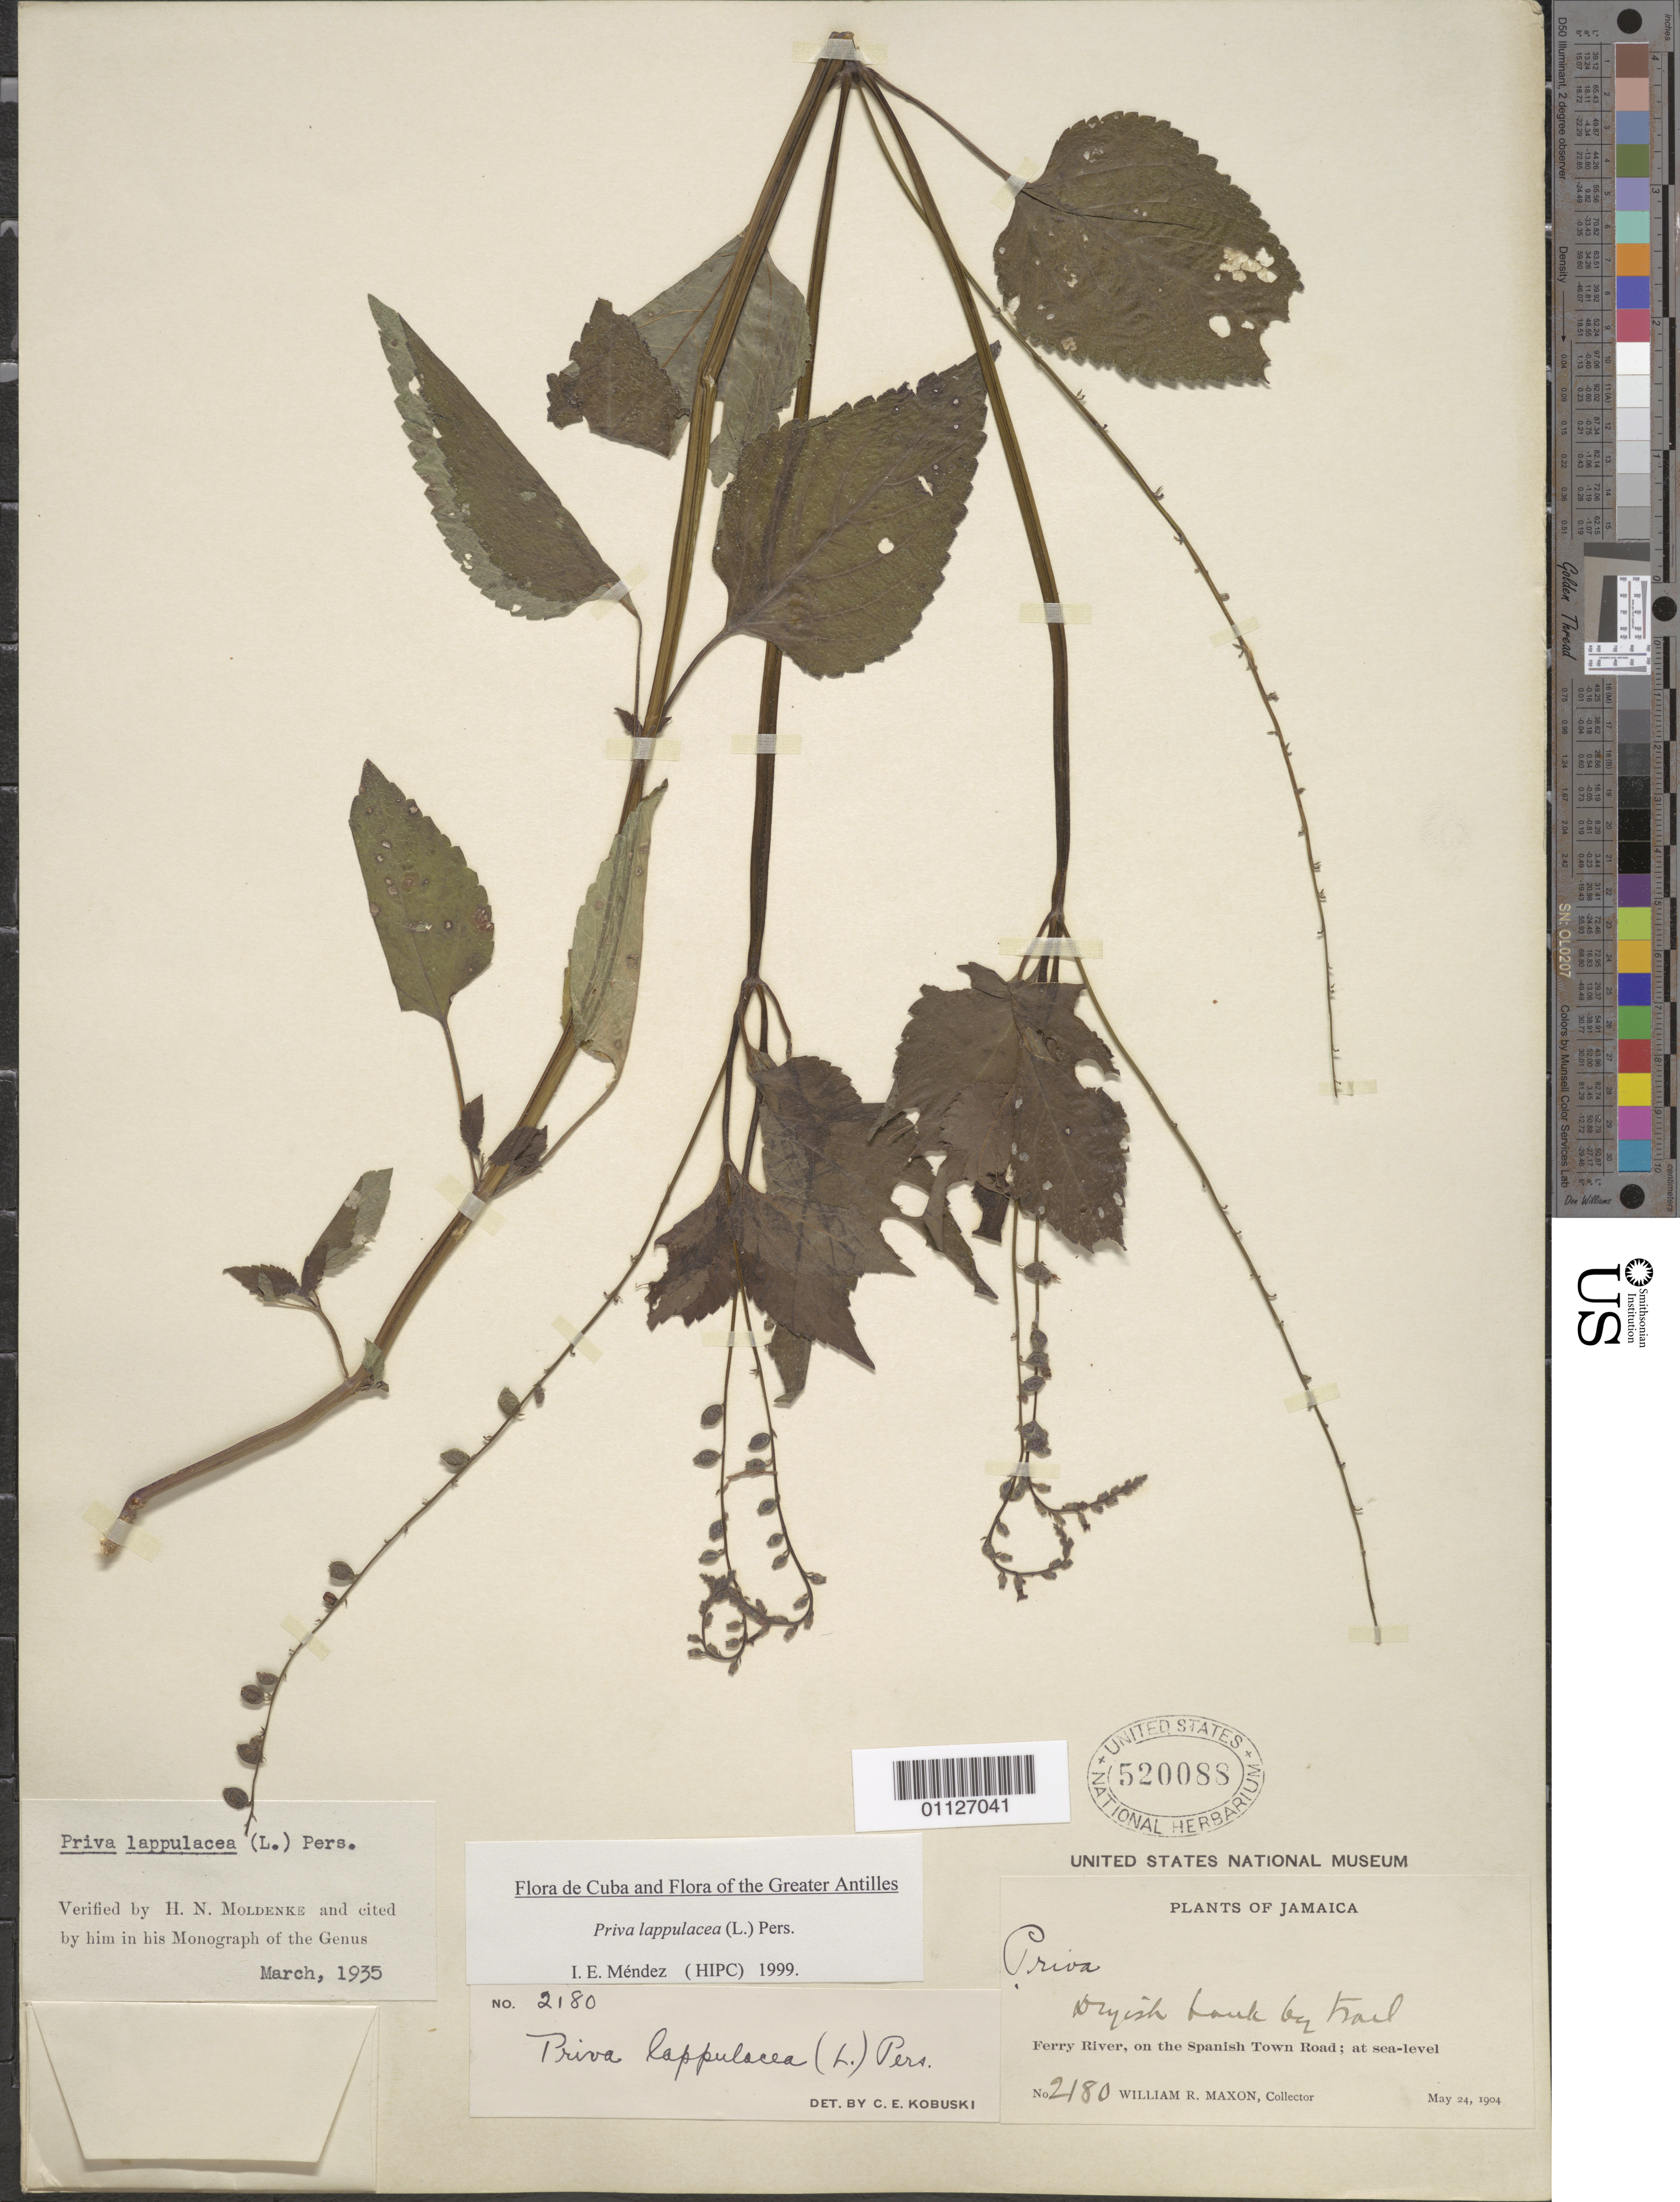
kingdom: Plantae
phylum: Tracheophyta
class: Magnoliopsida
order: Lamiales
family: Verbenaceae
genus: Priva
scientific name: Priva lappulacea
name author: (L.) Pers.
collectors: W. R. Maxon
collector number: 2180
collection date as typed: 24 Mar 1904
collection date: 1904-03-24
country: Jamaica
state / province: Saint Catherine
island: Jamaica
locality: Ferry River, on the Spanish Town Road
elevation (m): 0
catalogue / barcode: US 520088